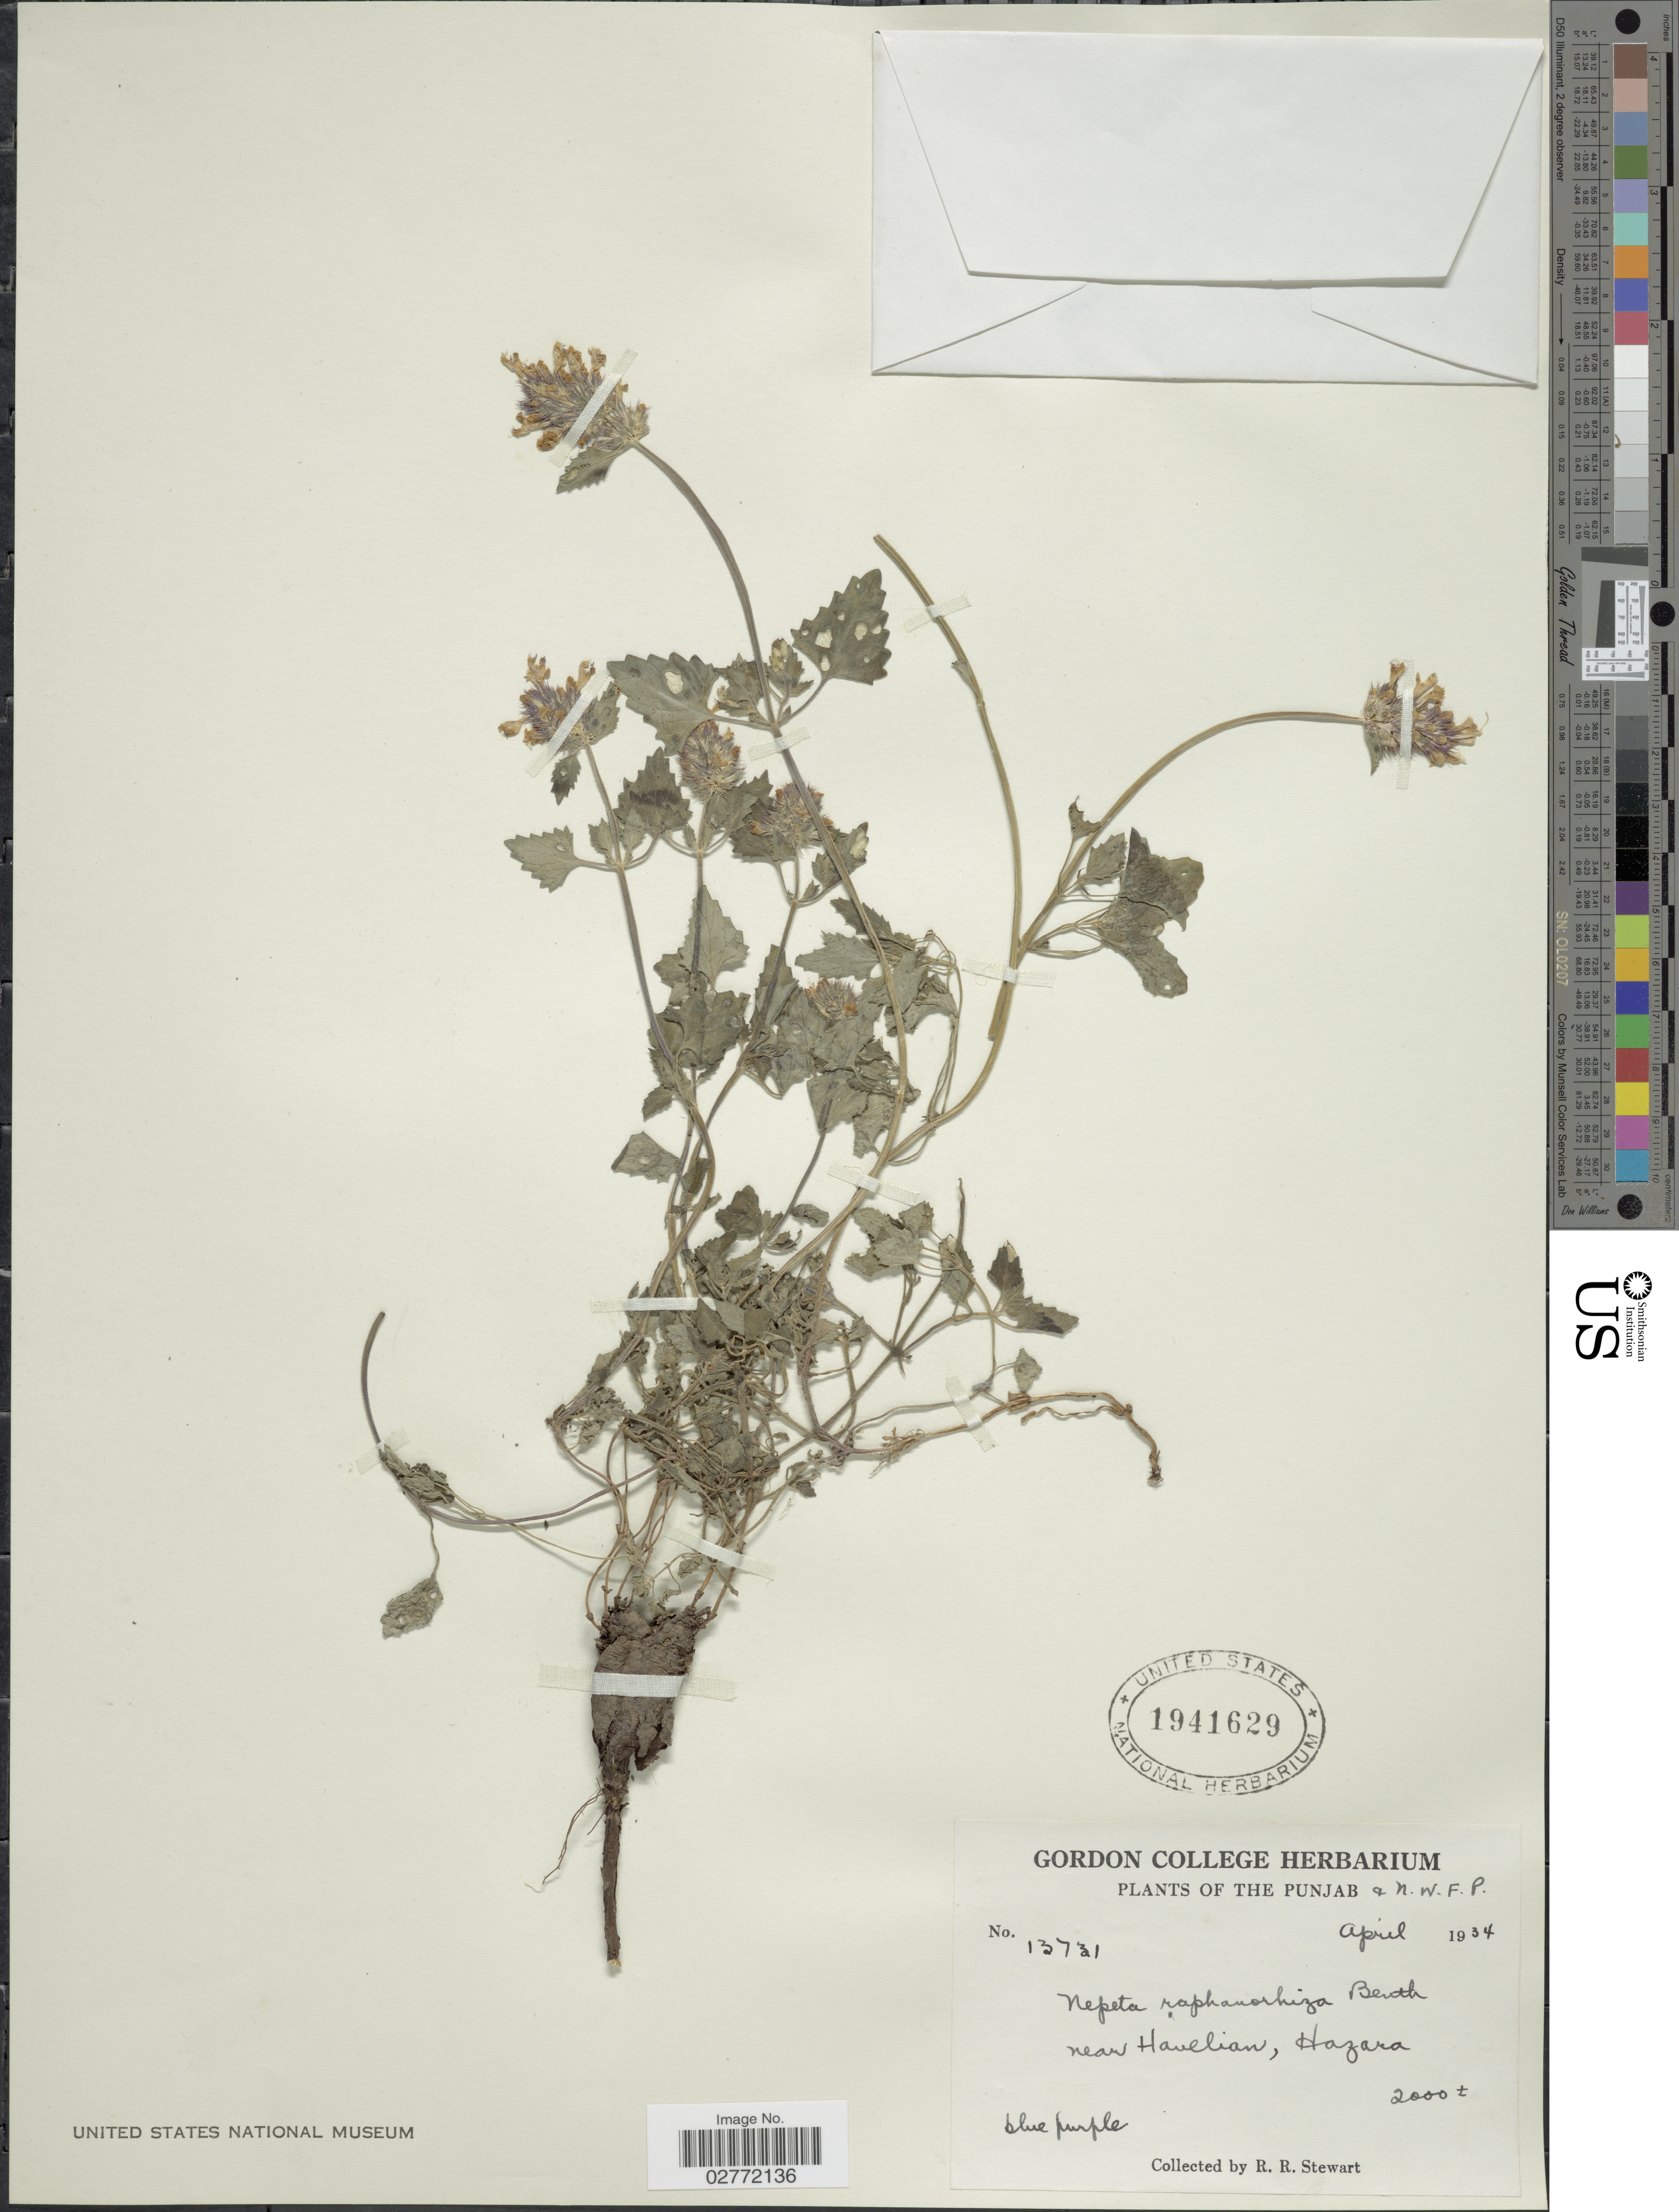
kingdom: Plantae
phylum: Tracheophyta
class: Magnoliopsida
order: Lamiales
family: Lamiaceae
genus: Nepeta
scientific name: Nepeta raphanorhiza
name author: Benth.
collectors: R. R. Stewart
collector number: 13731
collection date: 1934-04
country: Pakistan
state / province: Khyber Pakhtunkhwa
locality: Punjab & N.W.F.P., near Havelian, Hazara.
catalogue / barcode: US 1941629